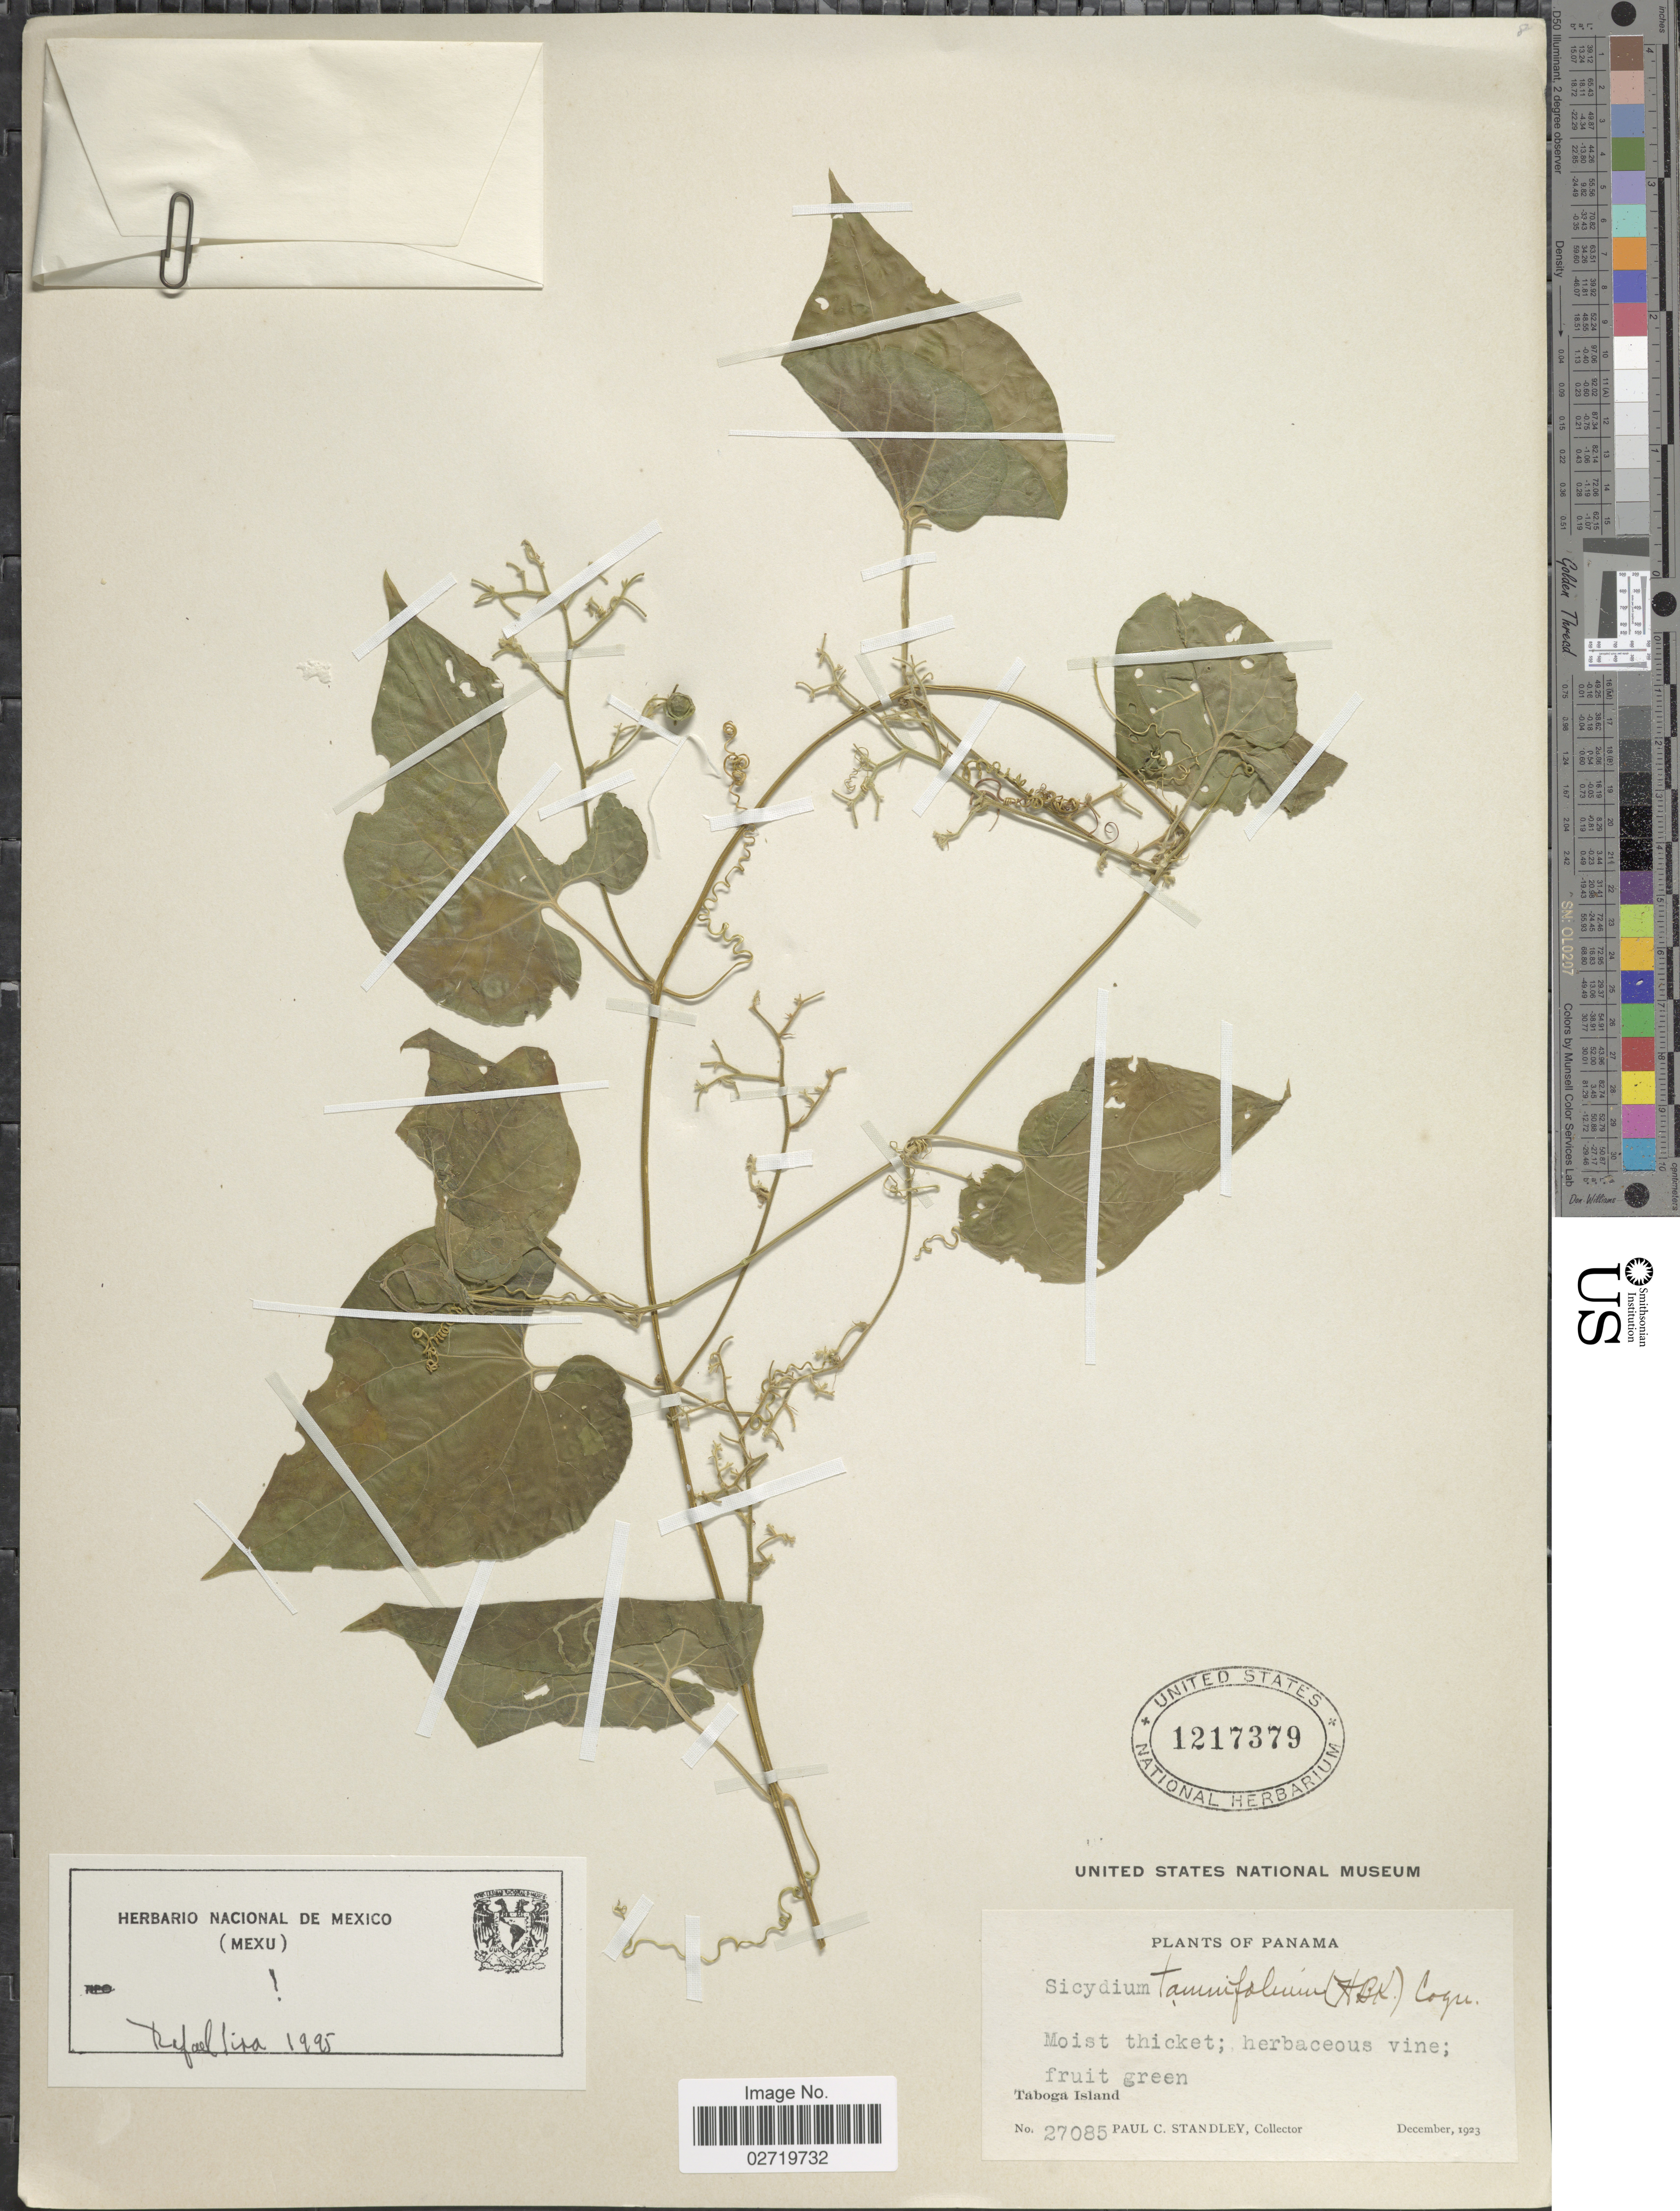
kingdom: Plantae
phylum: Tracheophyta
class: Magnoliopsida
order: Cucurbitales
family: Cucurbitaceae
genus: Sicydium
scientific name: Sicydium tamnifolium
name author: (Kunth) Cogn.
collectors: P. C. Standley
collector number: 27085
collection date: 1923-12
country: Panama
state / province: Panamá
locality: Taboga Island.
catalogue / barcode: US 1217379